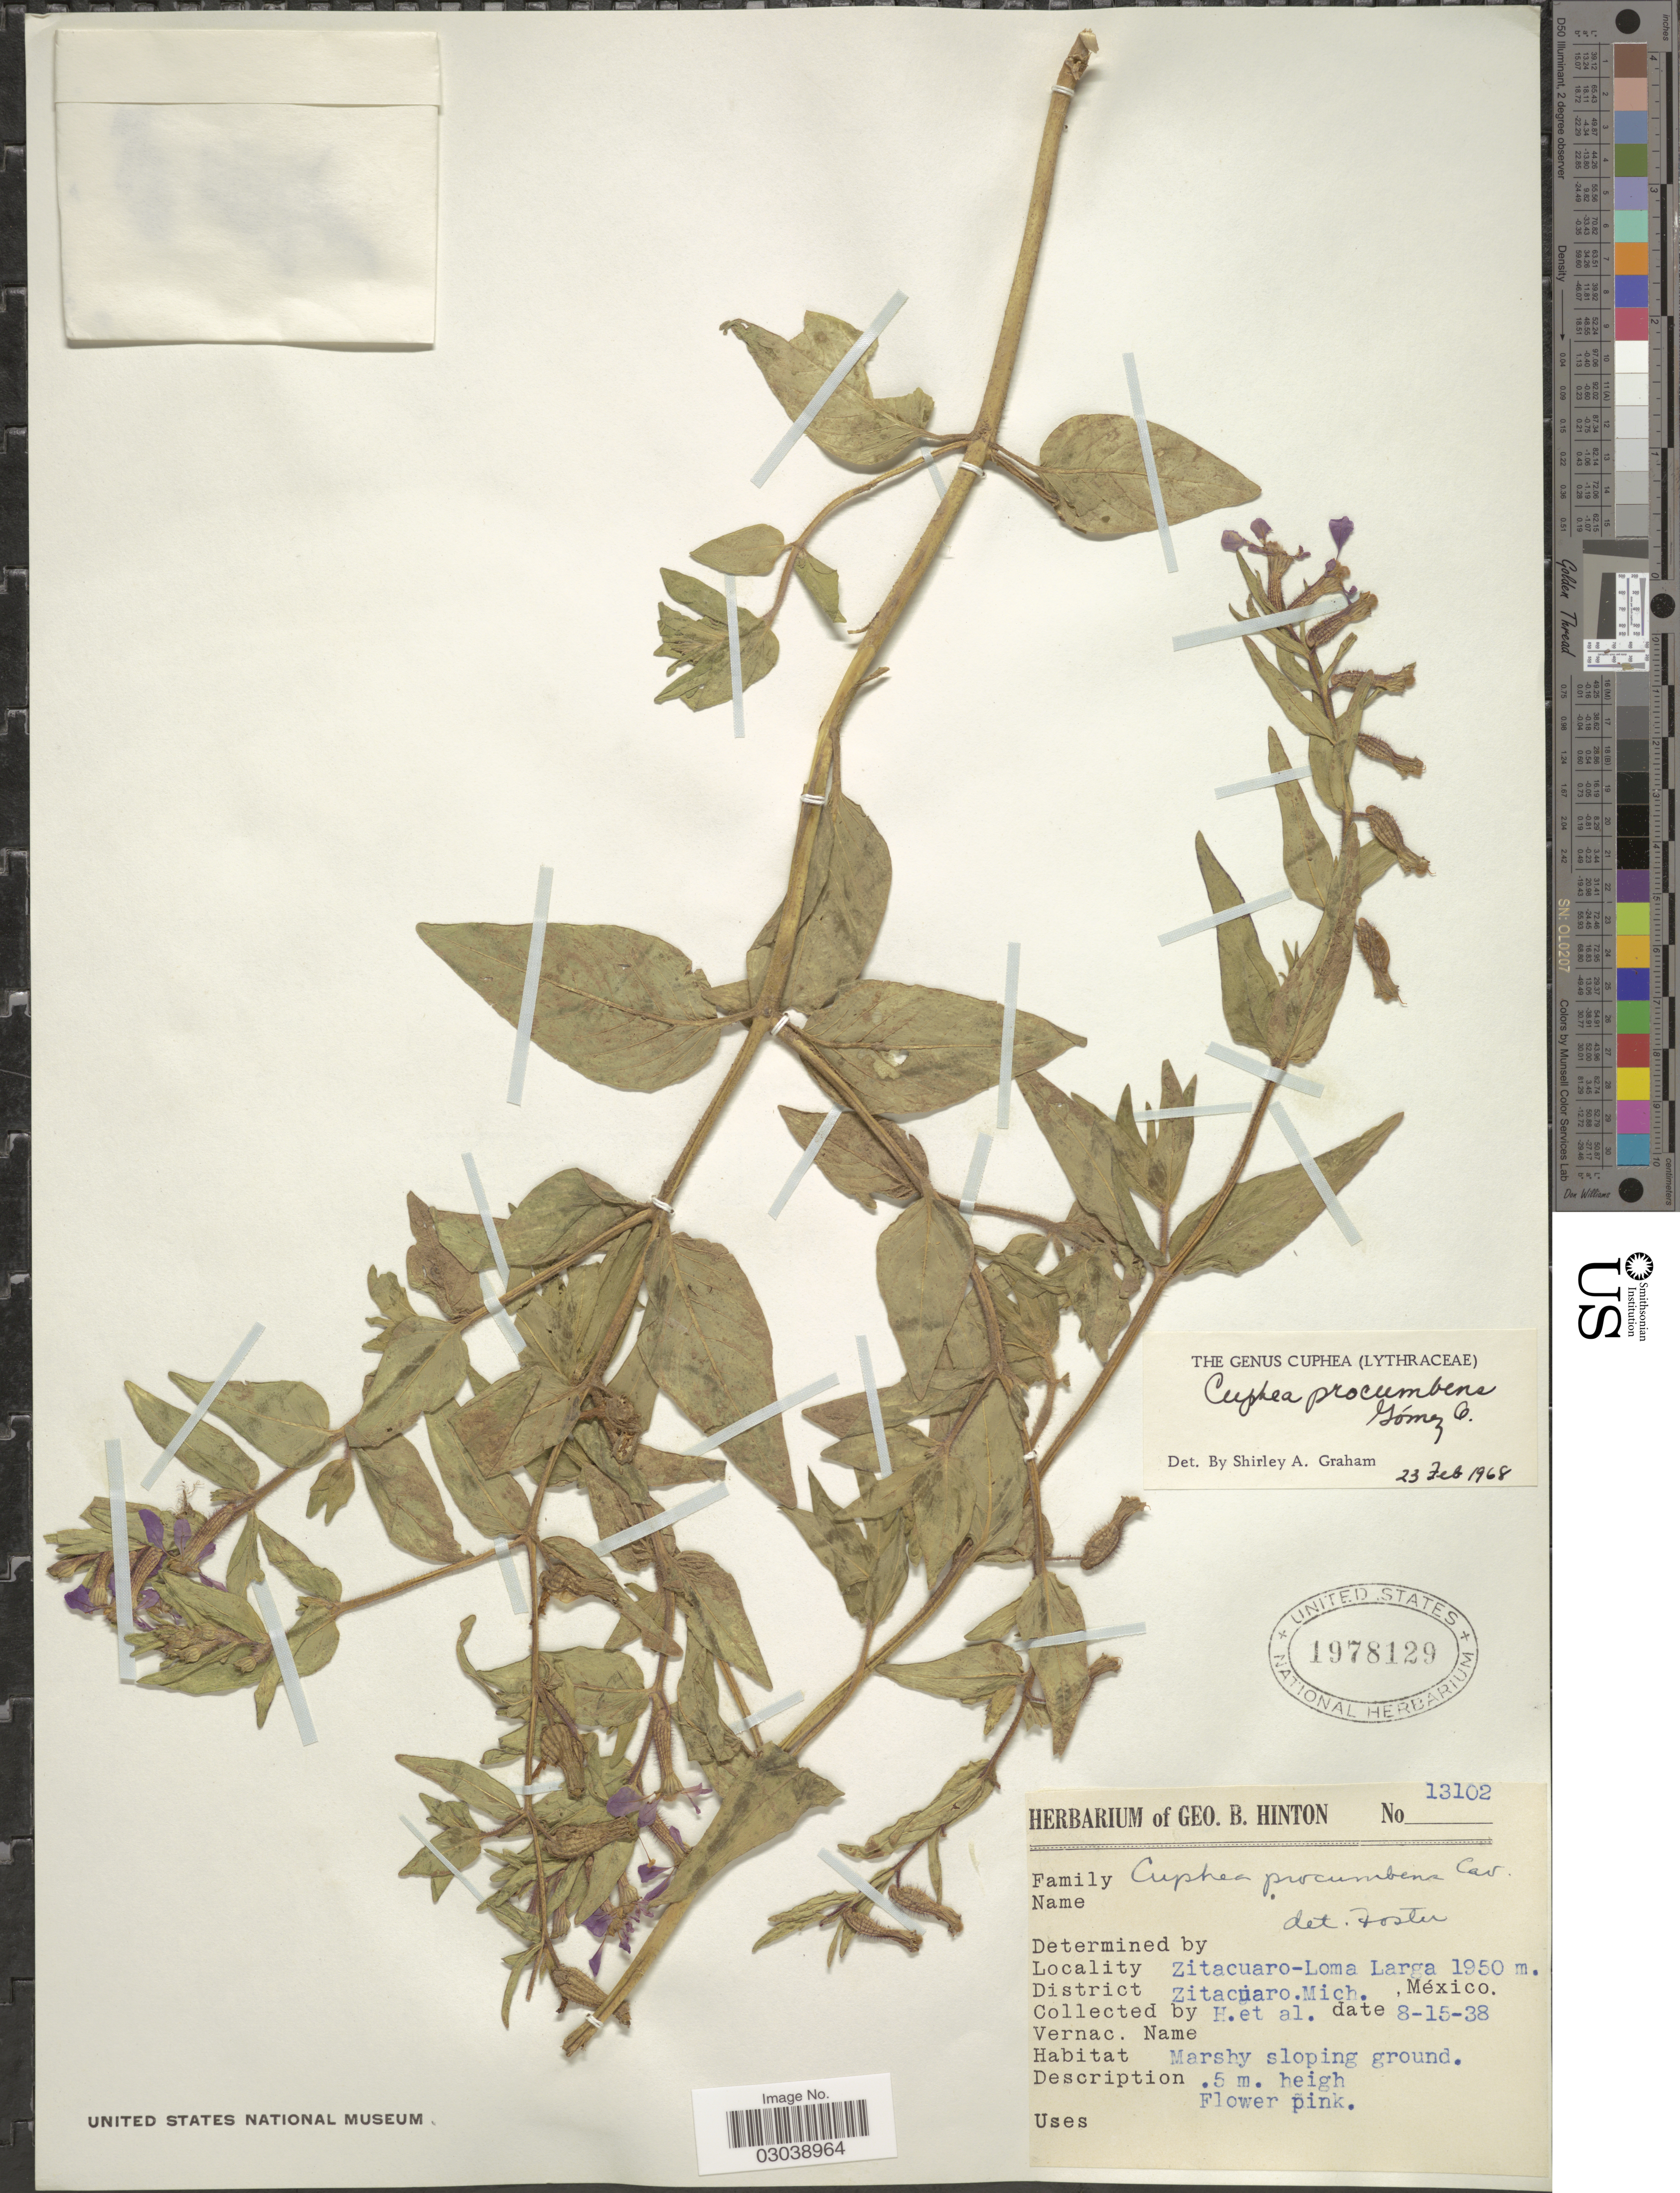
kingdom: Plantae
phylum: Tracheophyta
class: Magnoliopsida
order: Myrtales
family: Lythraceae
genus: Cuphea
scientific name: Cuphea procumbens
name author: L.D. Gómez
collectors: G. B. Hinton & et al.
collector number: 13102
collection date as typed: Transcribed d/m/y: 15/8/38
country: Mexico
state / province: Michoacán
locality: Zitacuaro-Loma Larga, District Zitacuaro, Mich.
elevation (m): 1950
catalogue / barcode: US 1978129